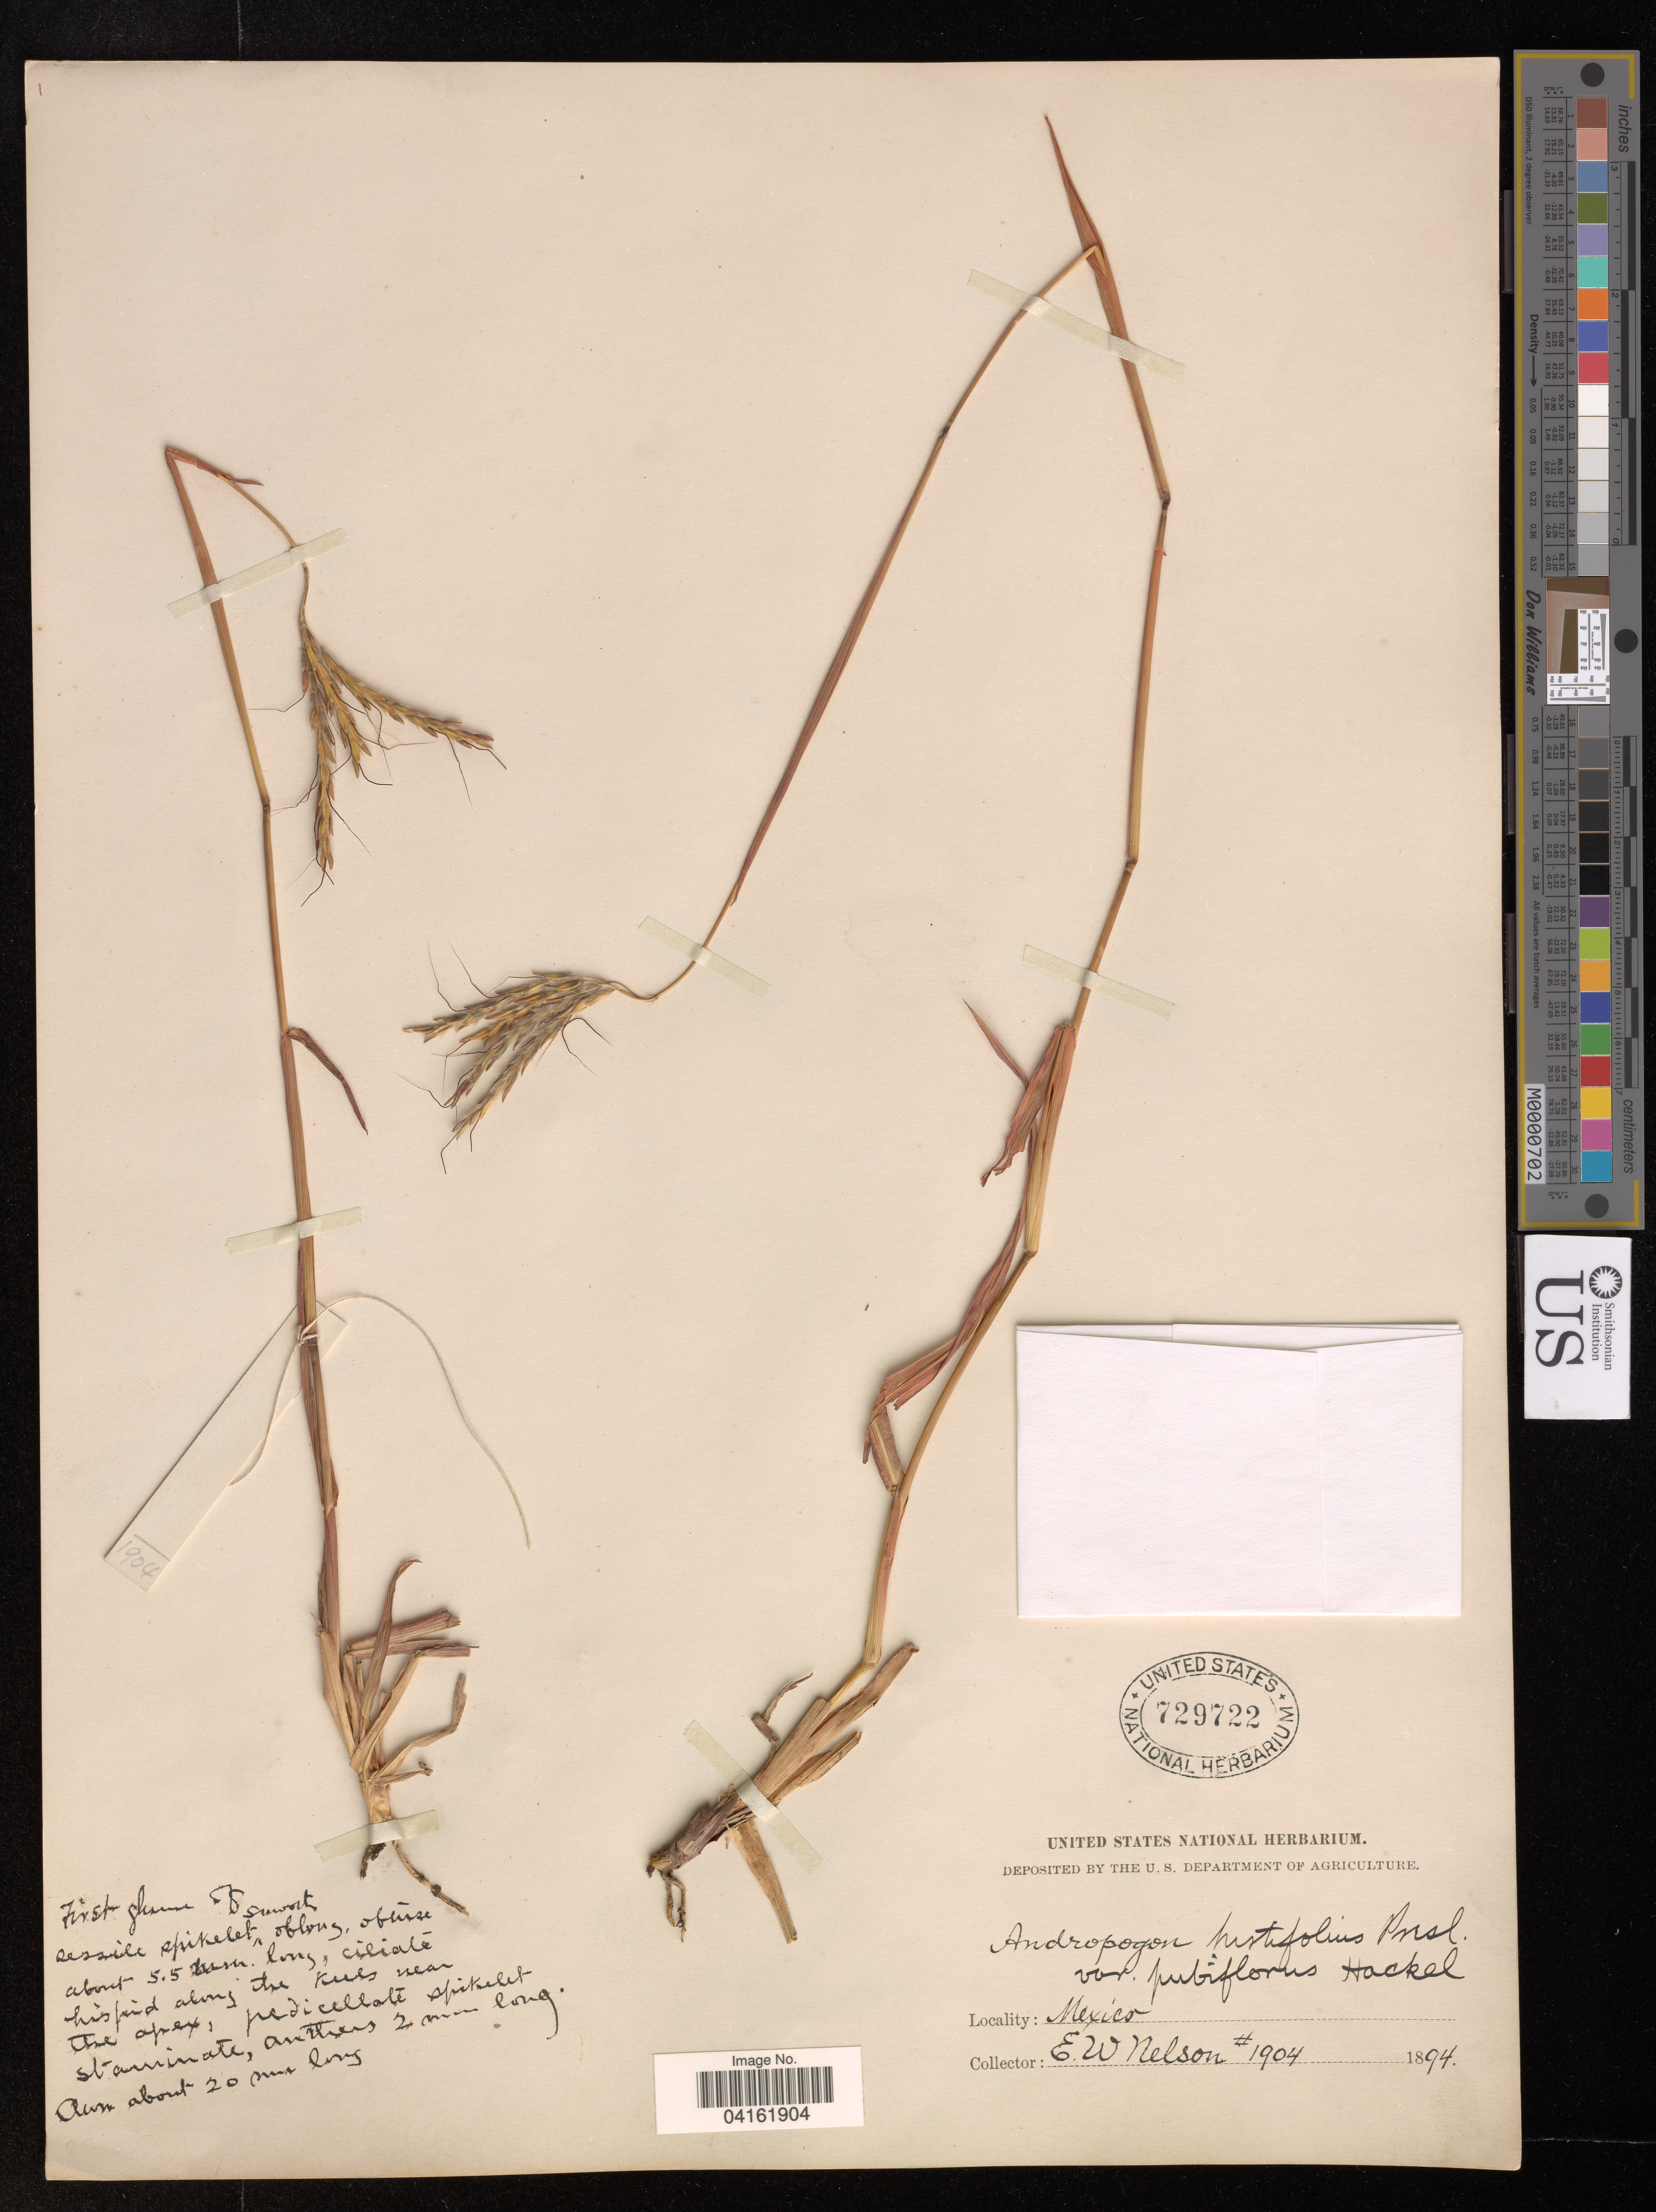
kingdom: Plantae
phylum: Tracheophyta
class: Liliopsida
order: Poales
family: Poaceae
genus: Andropogon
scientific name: Andropogon firtifolius var. pubiflorus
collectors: E. W. Nelson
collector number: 1904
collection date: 1894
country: Mexico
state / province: México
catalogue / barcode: US 729722